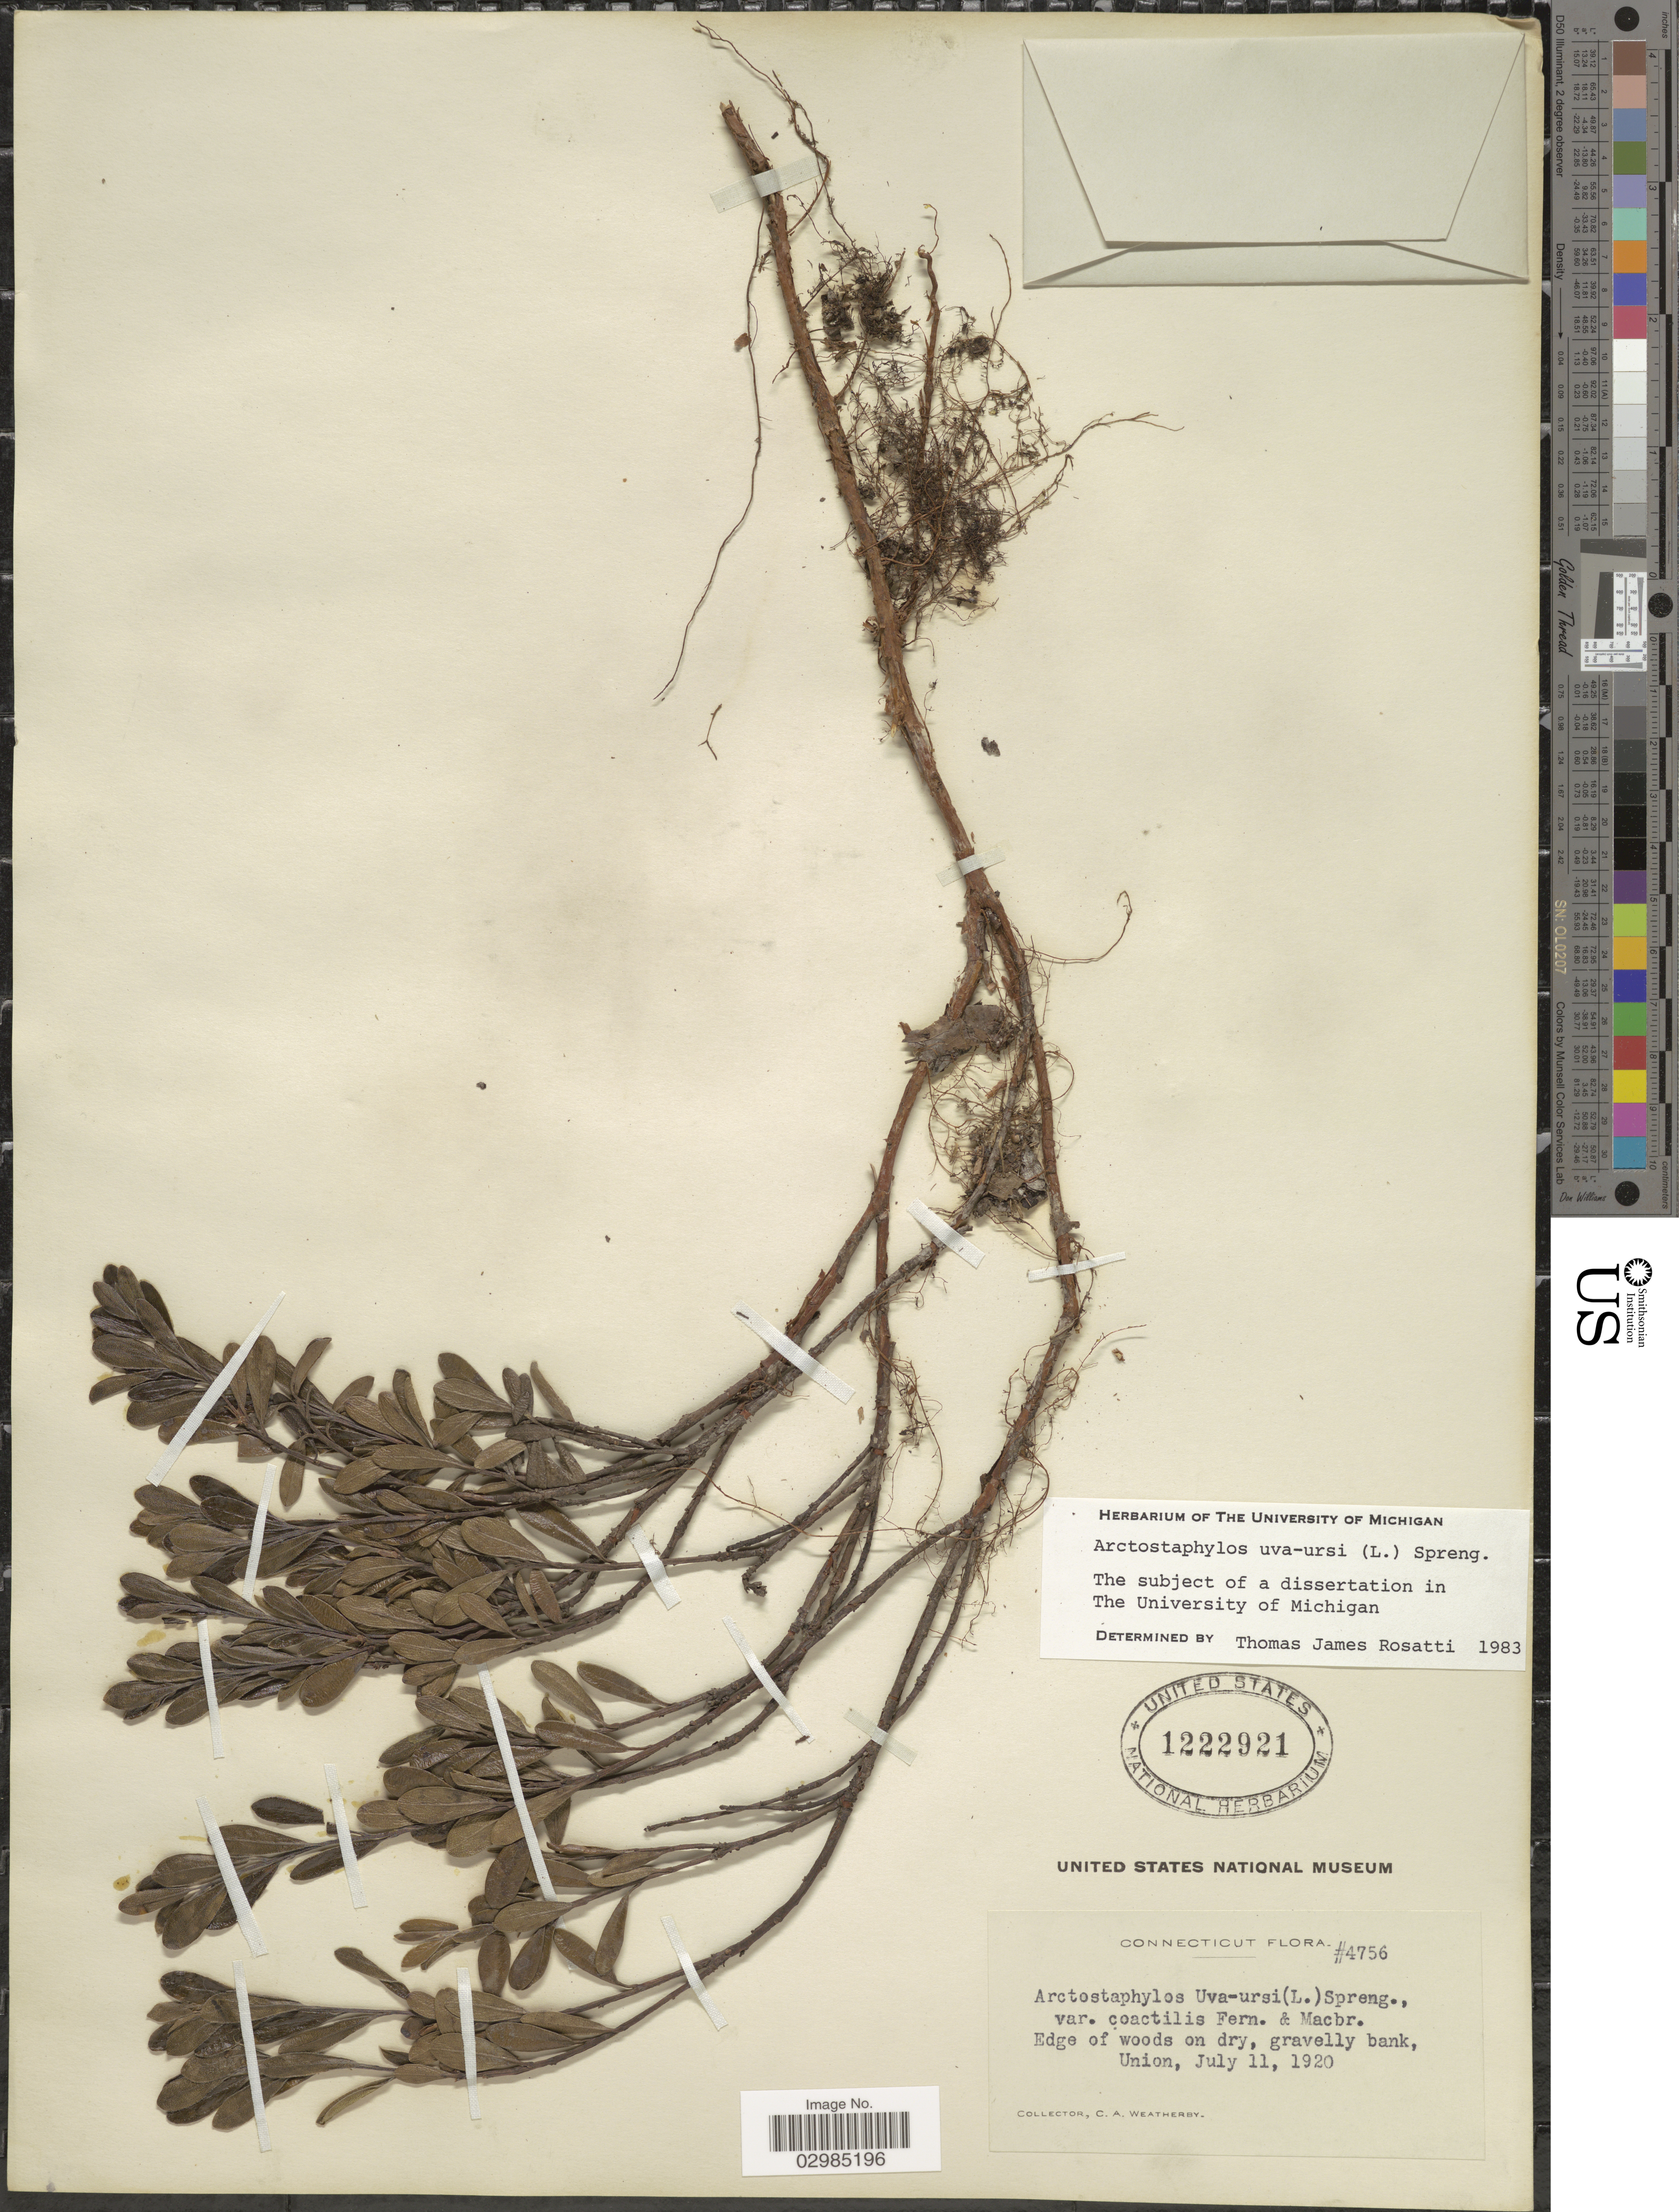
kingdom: Plantae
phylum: Tracheophyta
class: Magnoliopsida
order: Ericales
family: Ericaceae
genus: Arctostaphylos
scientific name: Arctostaphylos uva-ursi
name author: (L.) Spreng.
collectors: C. A. Weatherby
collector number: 4756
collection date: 1920-07-11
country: United States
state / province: Connecticut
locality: Union.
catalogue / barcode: US 1222921